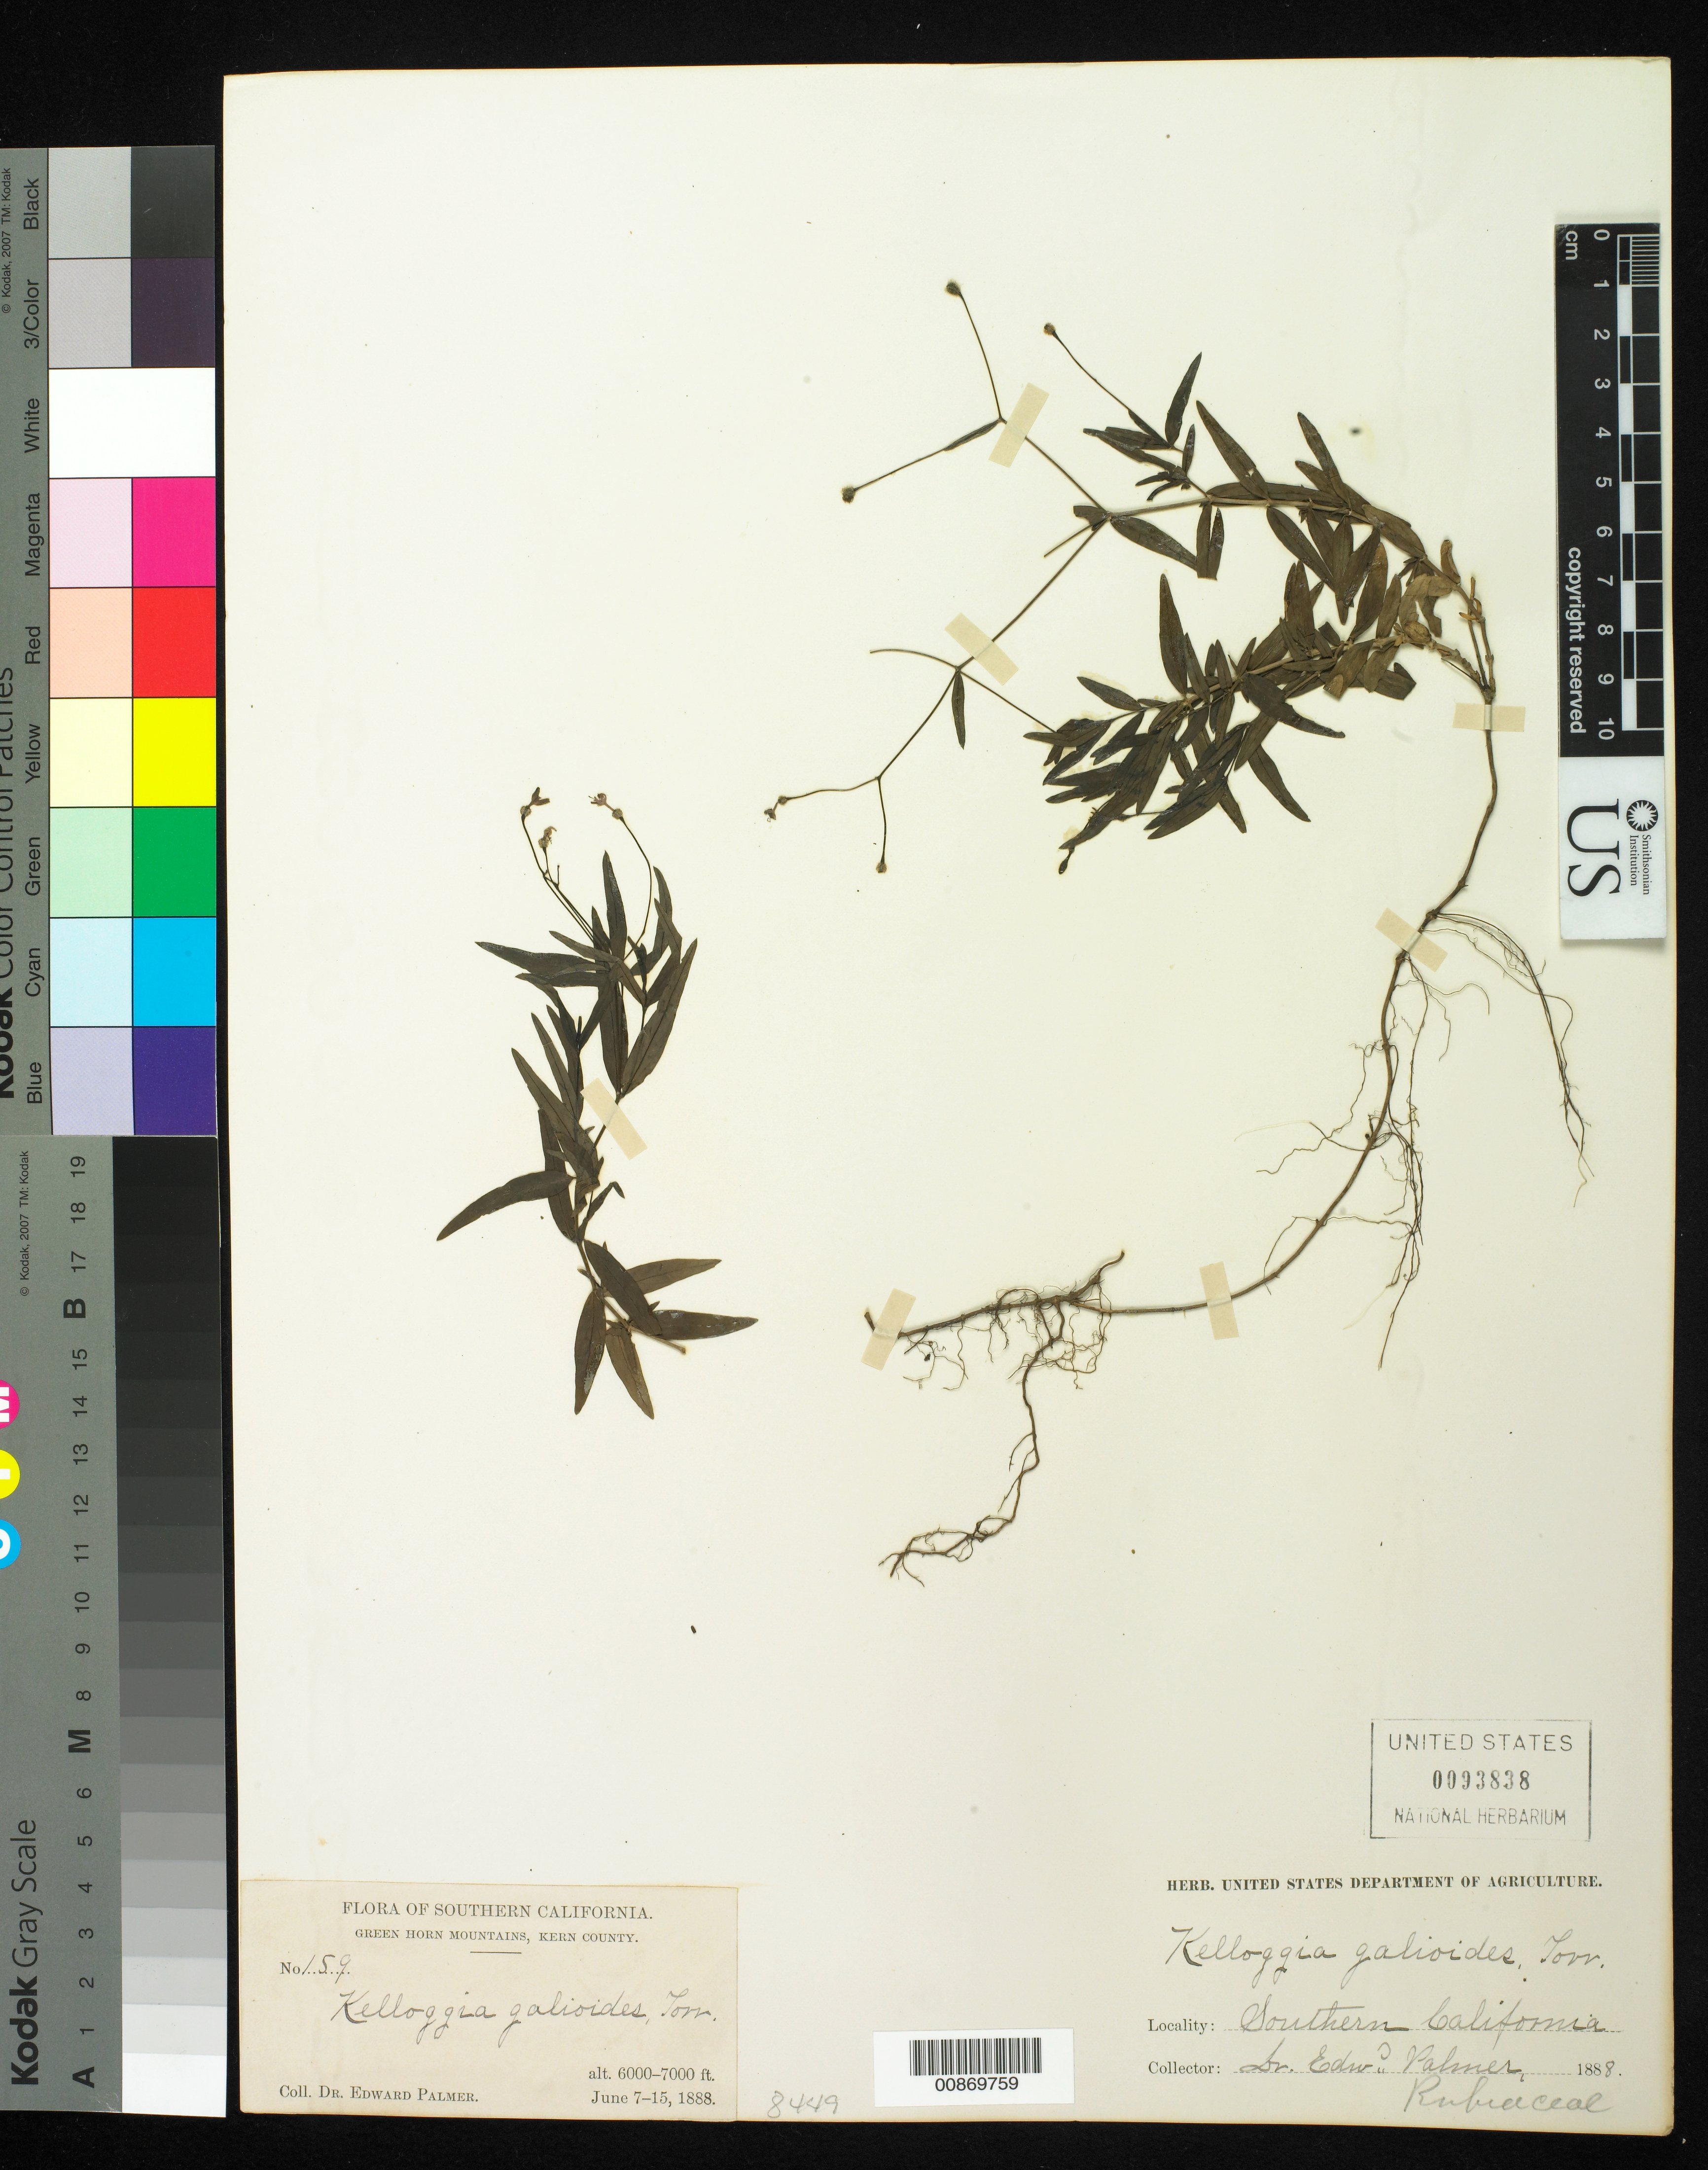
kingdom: Plantae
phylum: Tracheophyta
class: Magnoliopsida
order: Gentianales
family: Rubiaceae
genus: Kelloggia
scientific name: Kelloggia galioides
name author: Torr.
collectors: E. Palmer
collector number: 159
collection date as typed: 07 Jun 1888 to 15 Jun 1888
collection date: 1888-06-07/1888-06-15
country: United States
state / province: California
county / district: Kern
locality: Green Horn Mountains, Kern County, California.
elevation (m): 1829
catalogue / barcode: US 93838